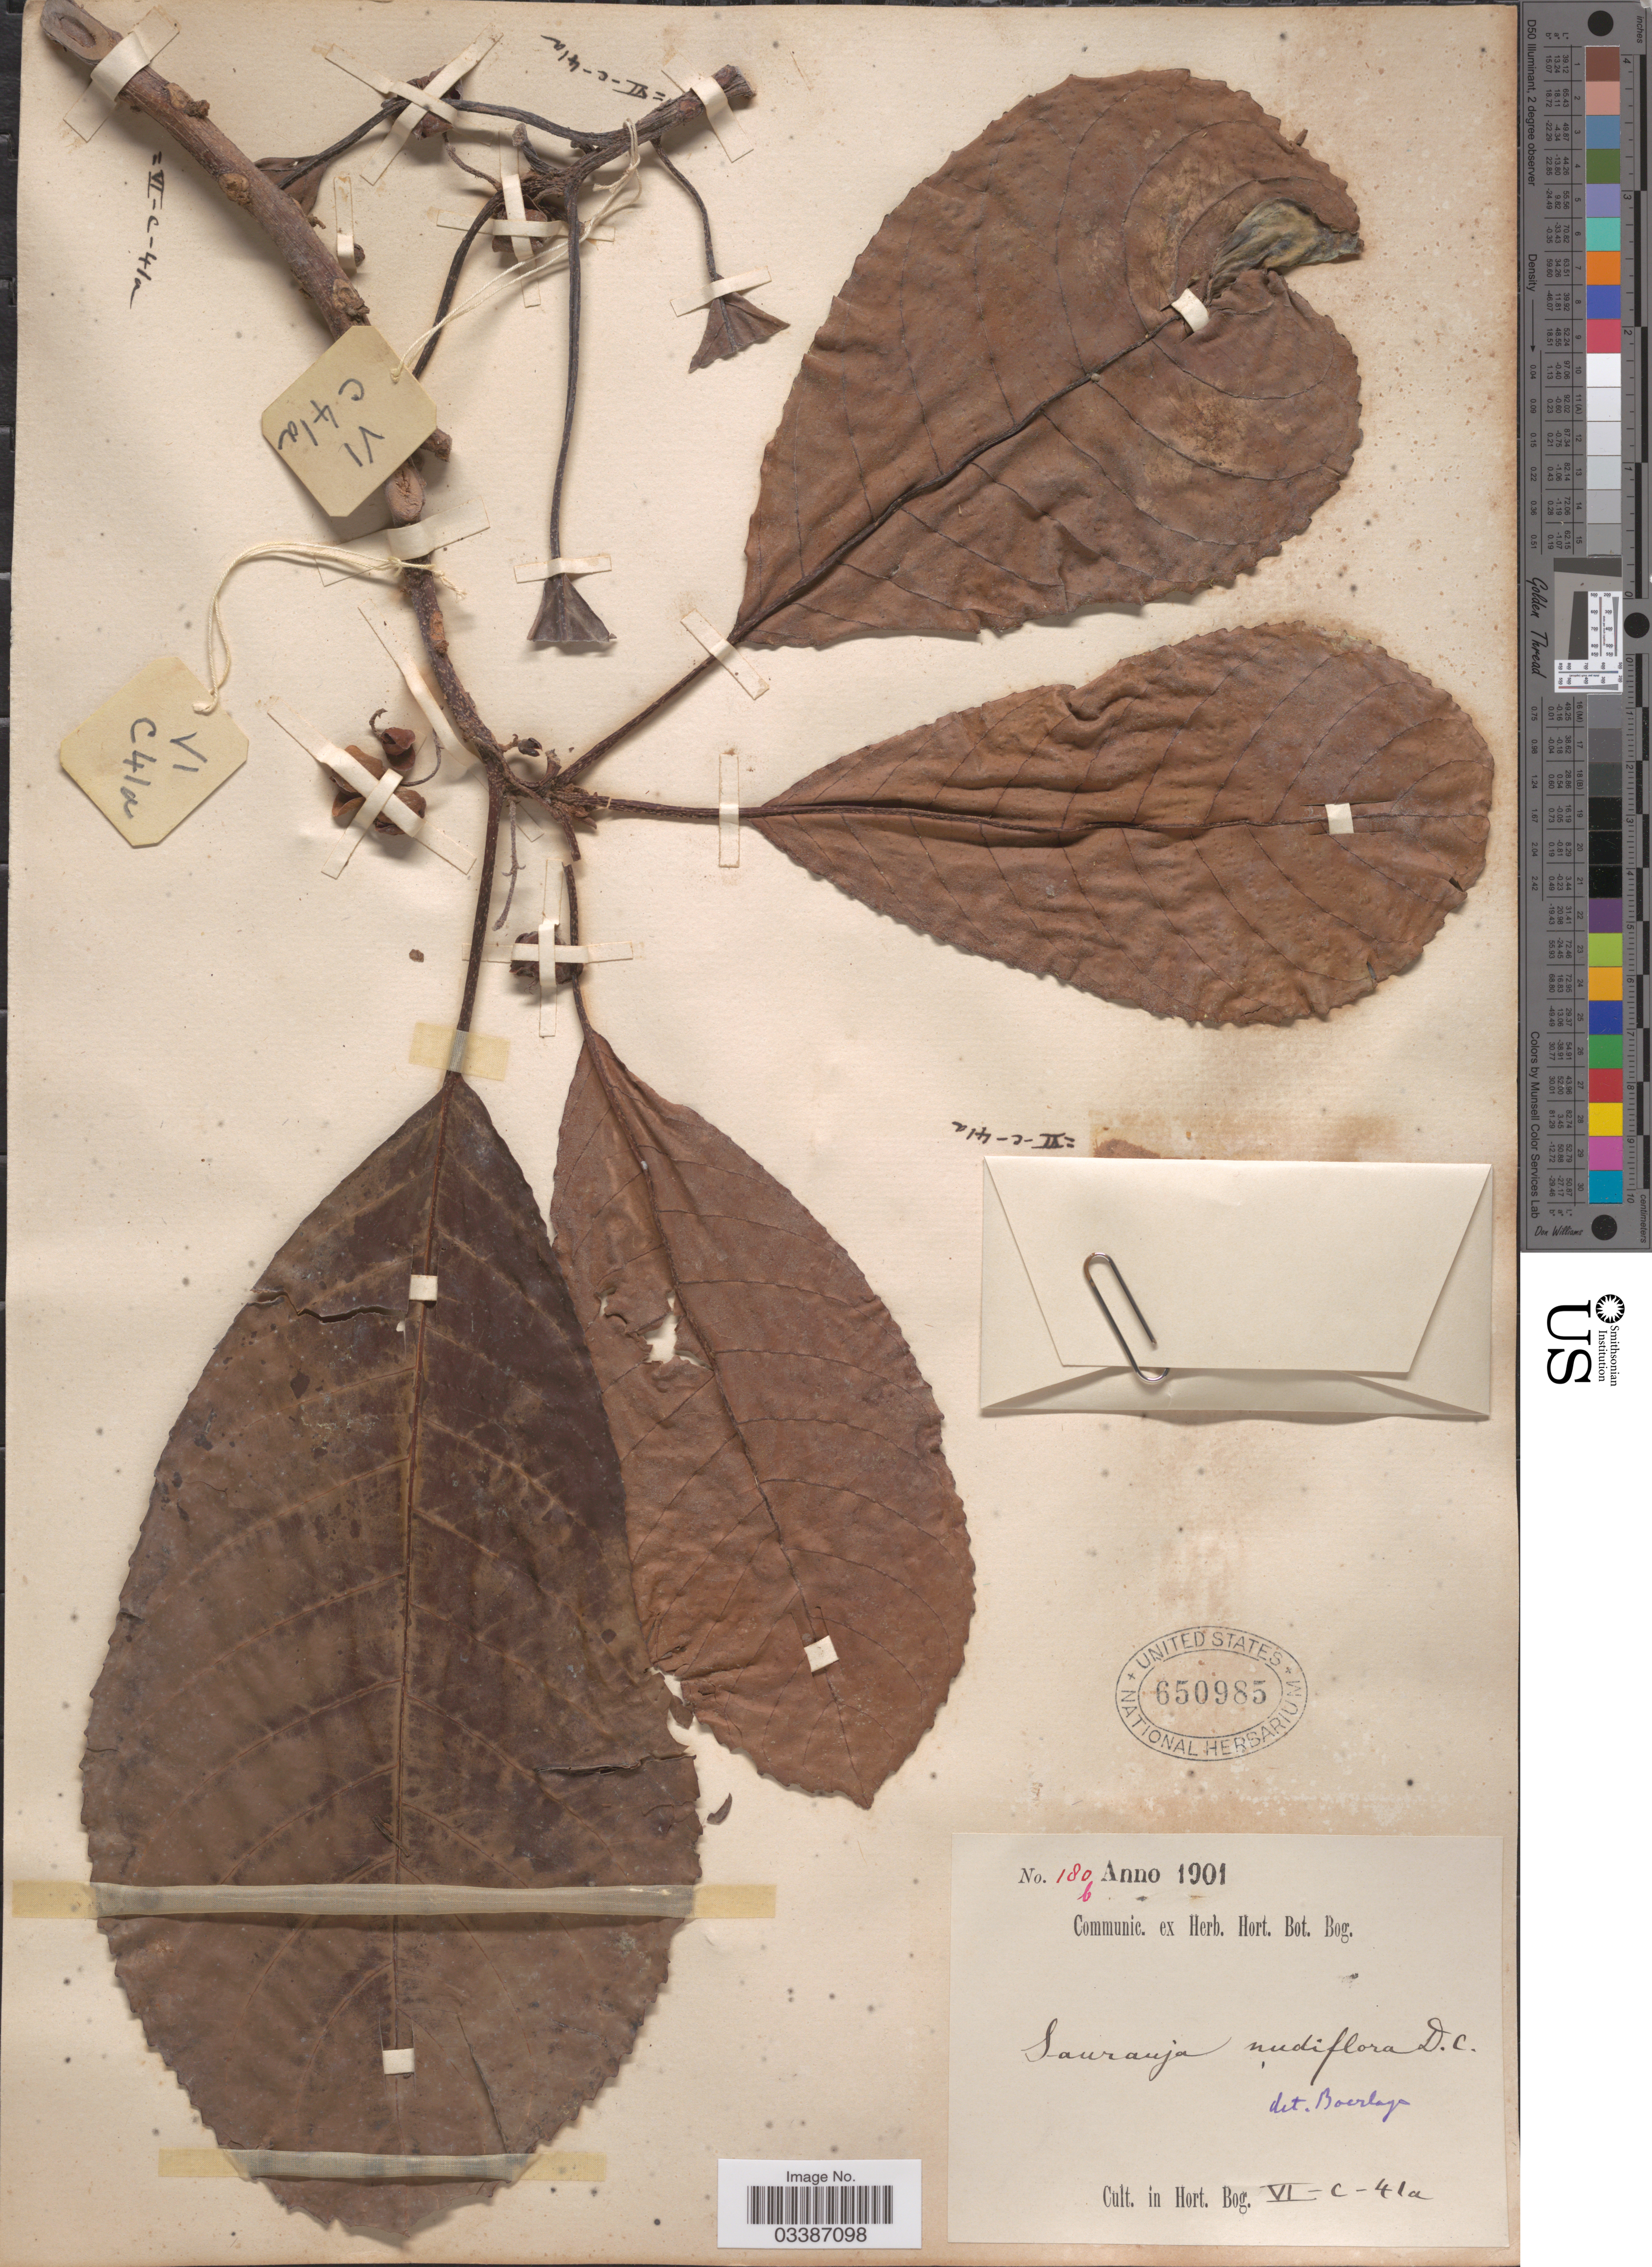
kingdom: Plantae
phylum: Tracheophyta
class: Magnoliopsida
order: Ericales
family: Actinidiaceae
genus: Saurauia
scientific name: Saurauia nudiflora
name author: DC.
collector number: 180b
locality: Cult. in Hort. Bog. VI-C-41a.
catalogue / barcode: US 650985